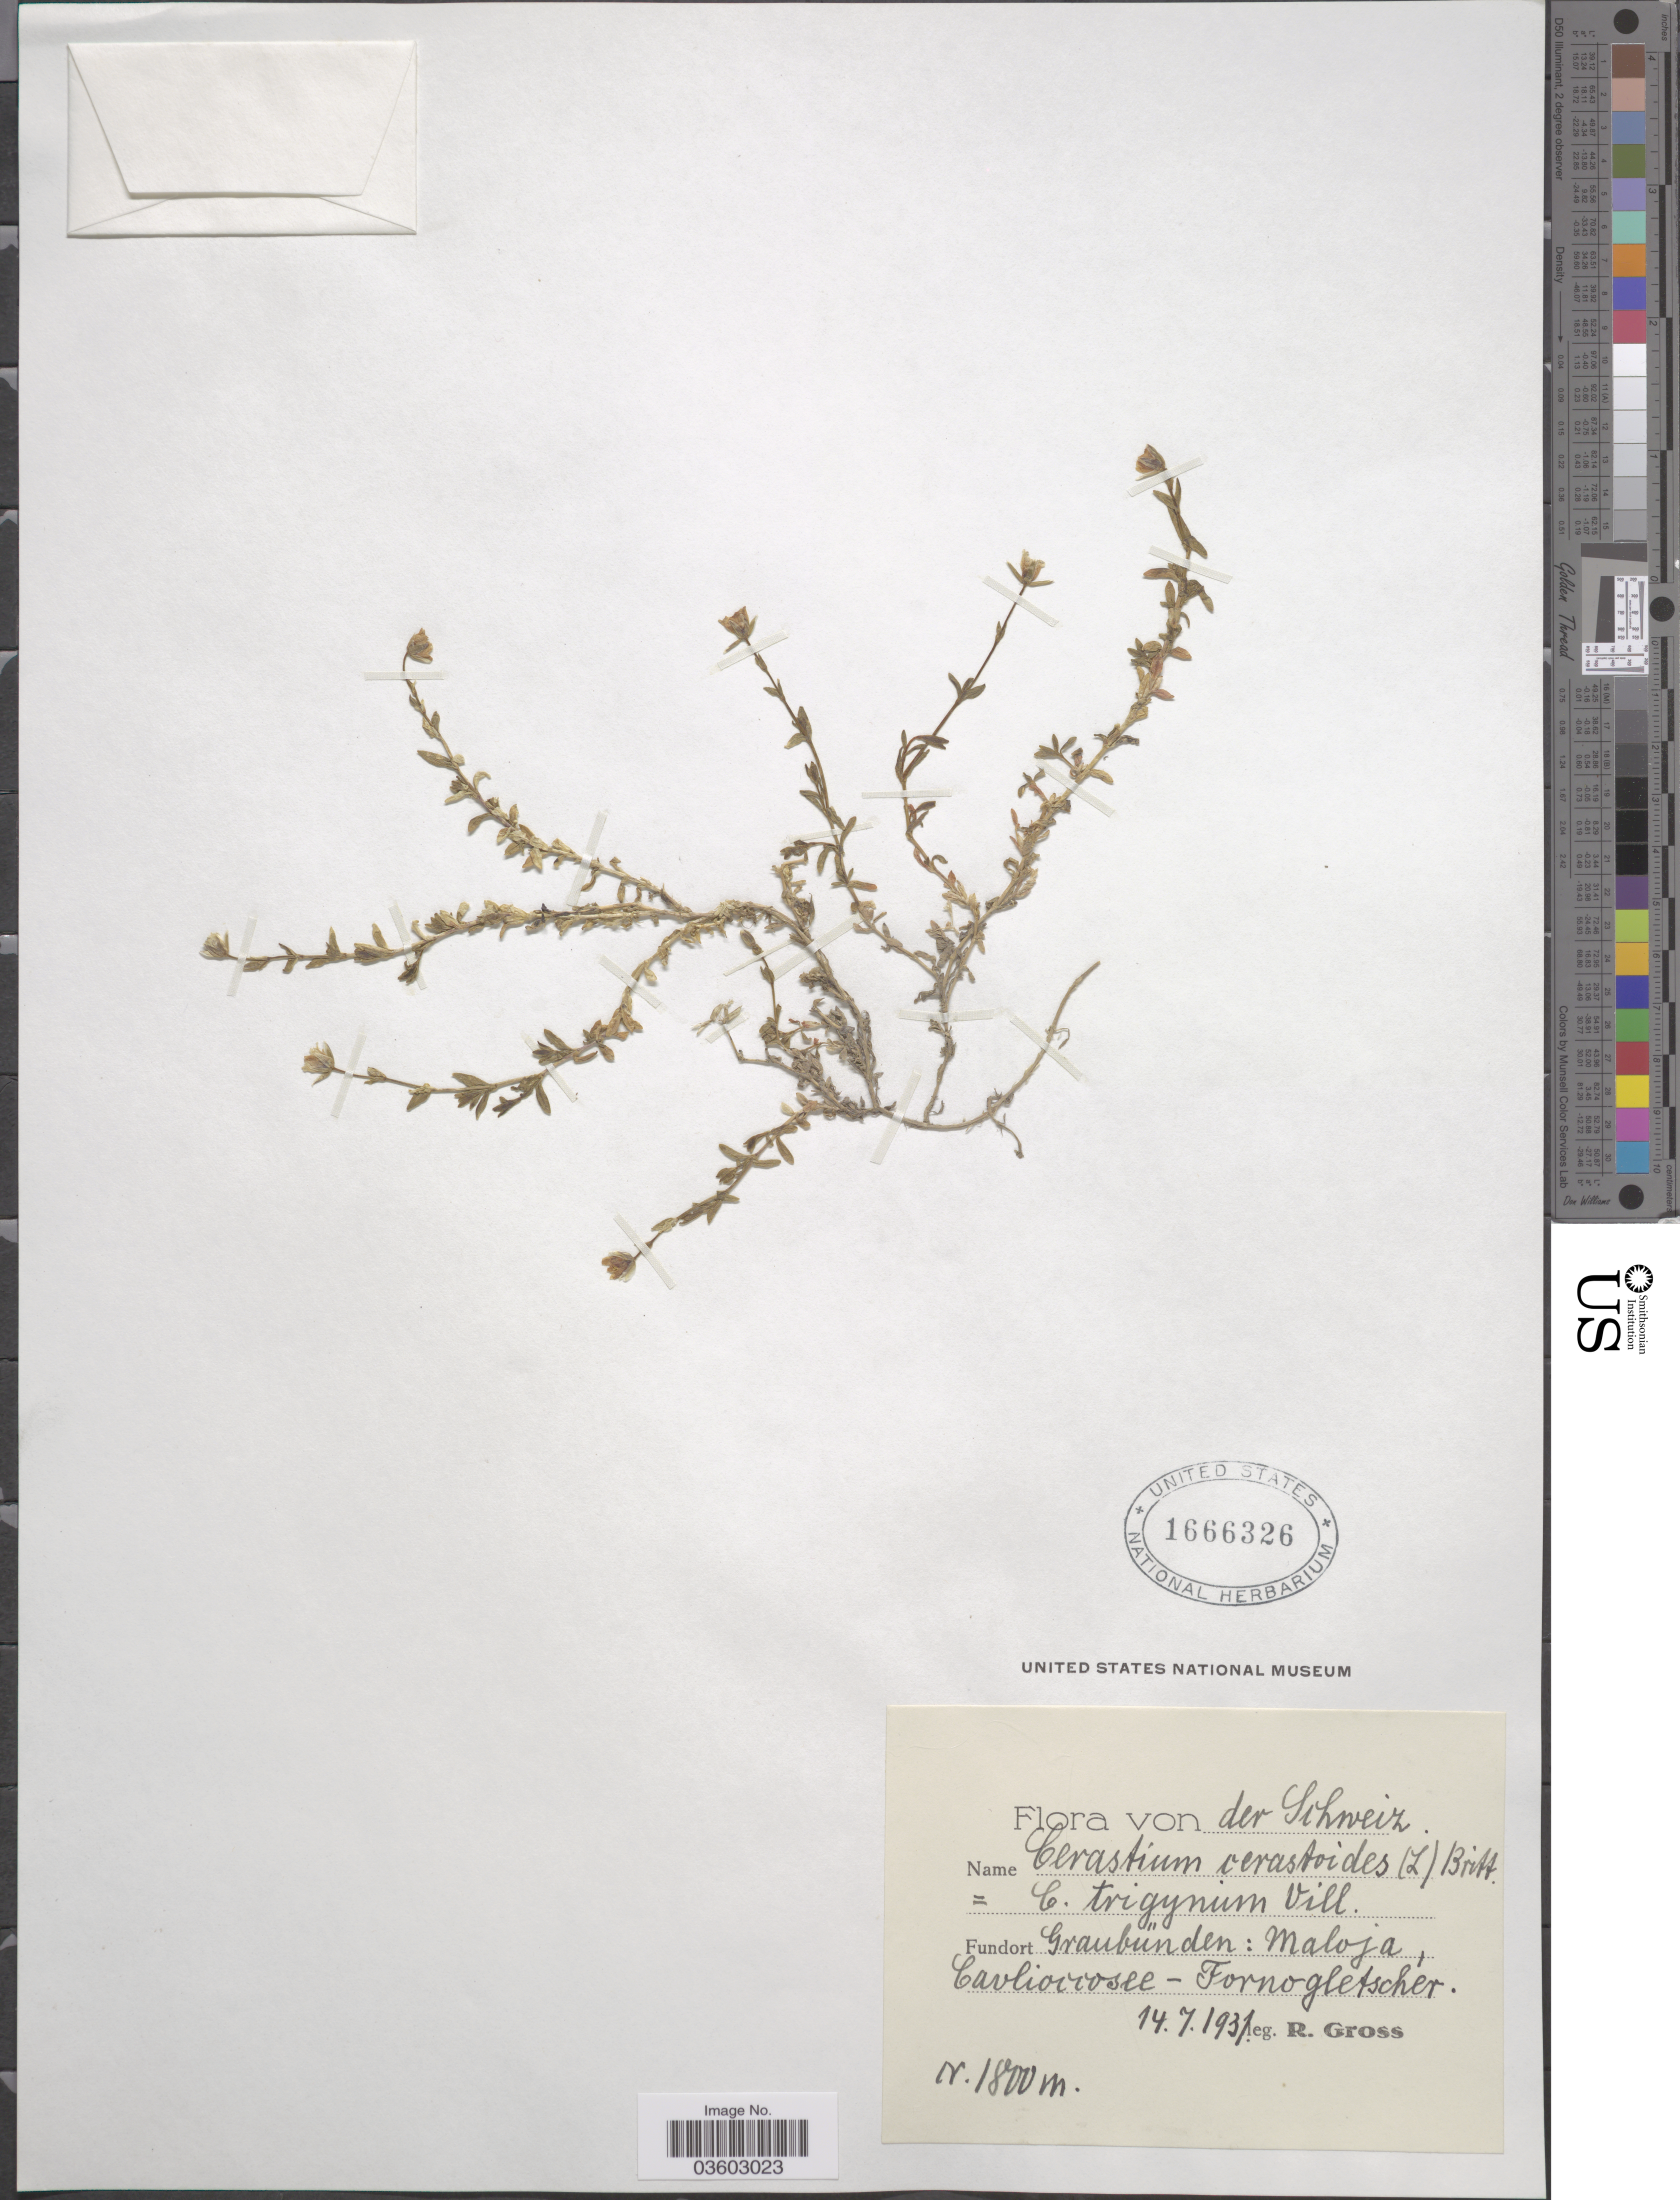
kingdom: Plantae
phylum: Tracheophyta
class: Magnoliopsida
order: Caryophyllales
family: Caryophyllaceae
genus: Dichodon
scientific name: Dichodon cerastoides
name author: (L.) Rchb.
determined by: U.S. National Herbarium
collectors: R. Gross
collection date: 1931-07-14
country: Switzerland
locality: Schweiz. Fundort Graubünden: Maloja, Cavlioccosee-Fornogletscher.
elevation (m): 1800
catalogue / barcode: US 1666326